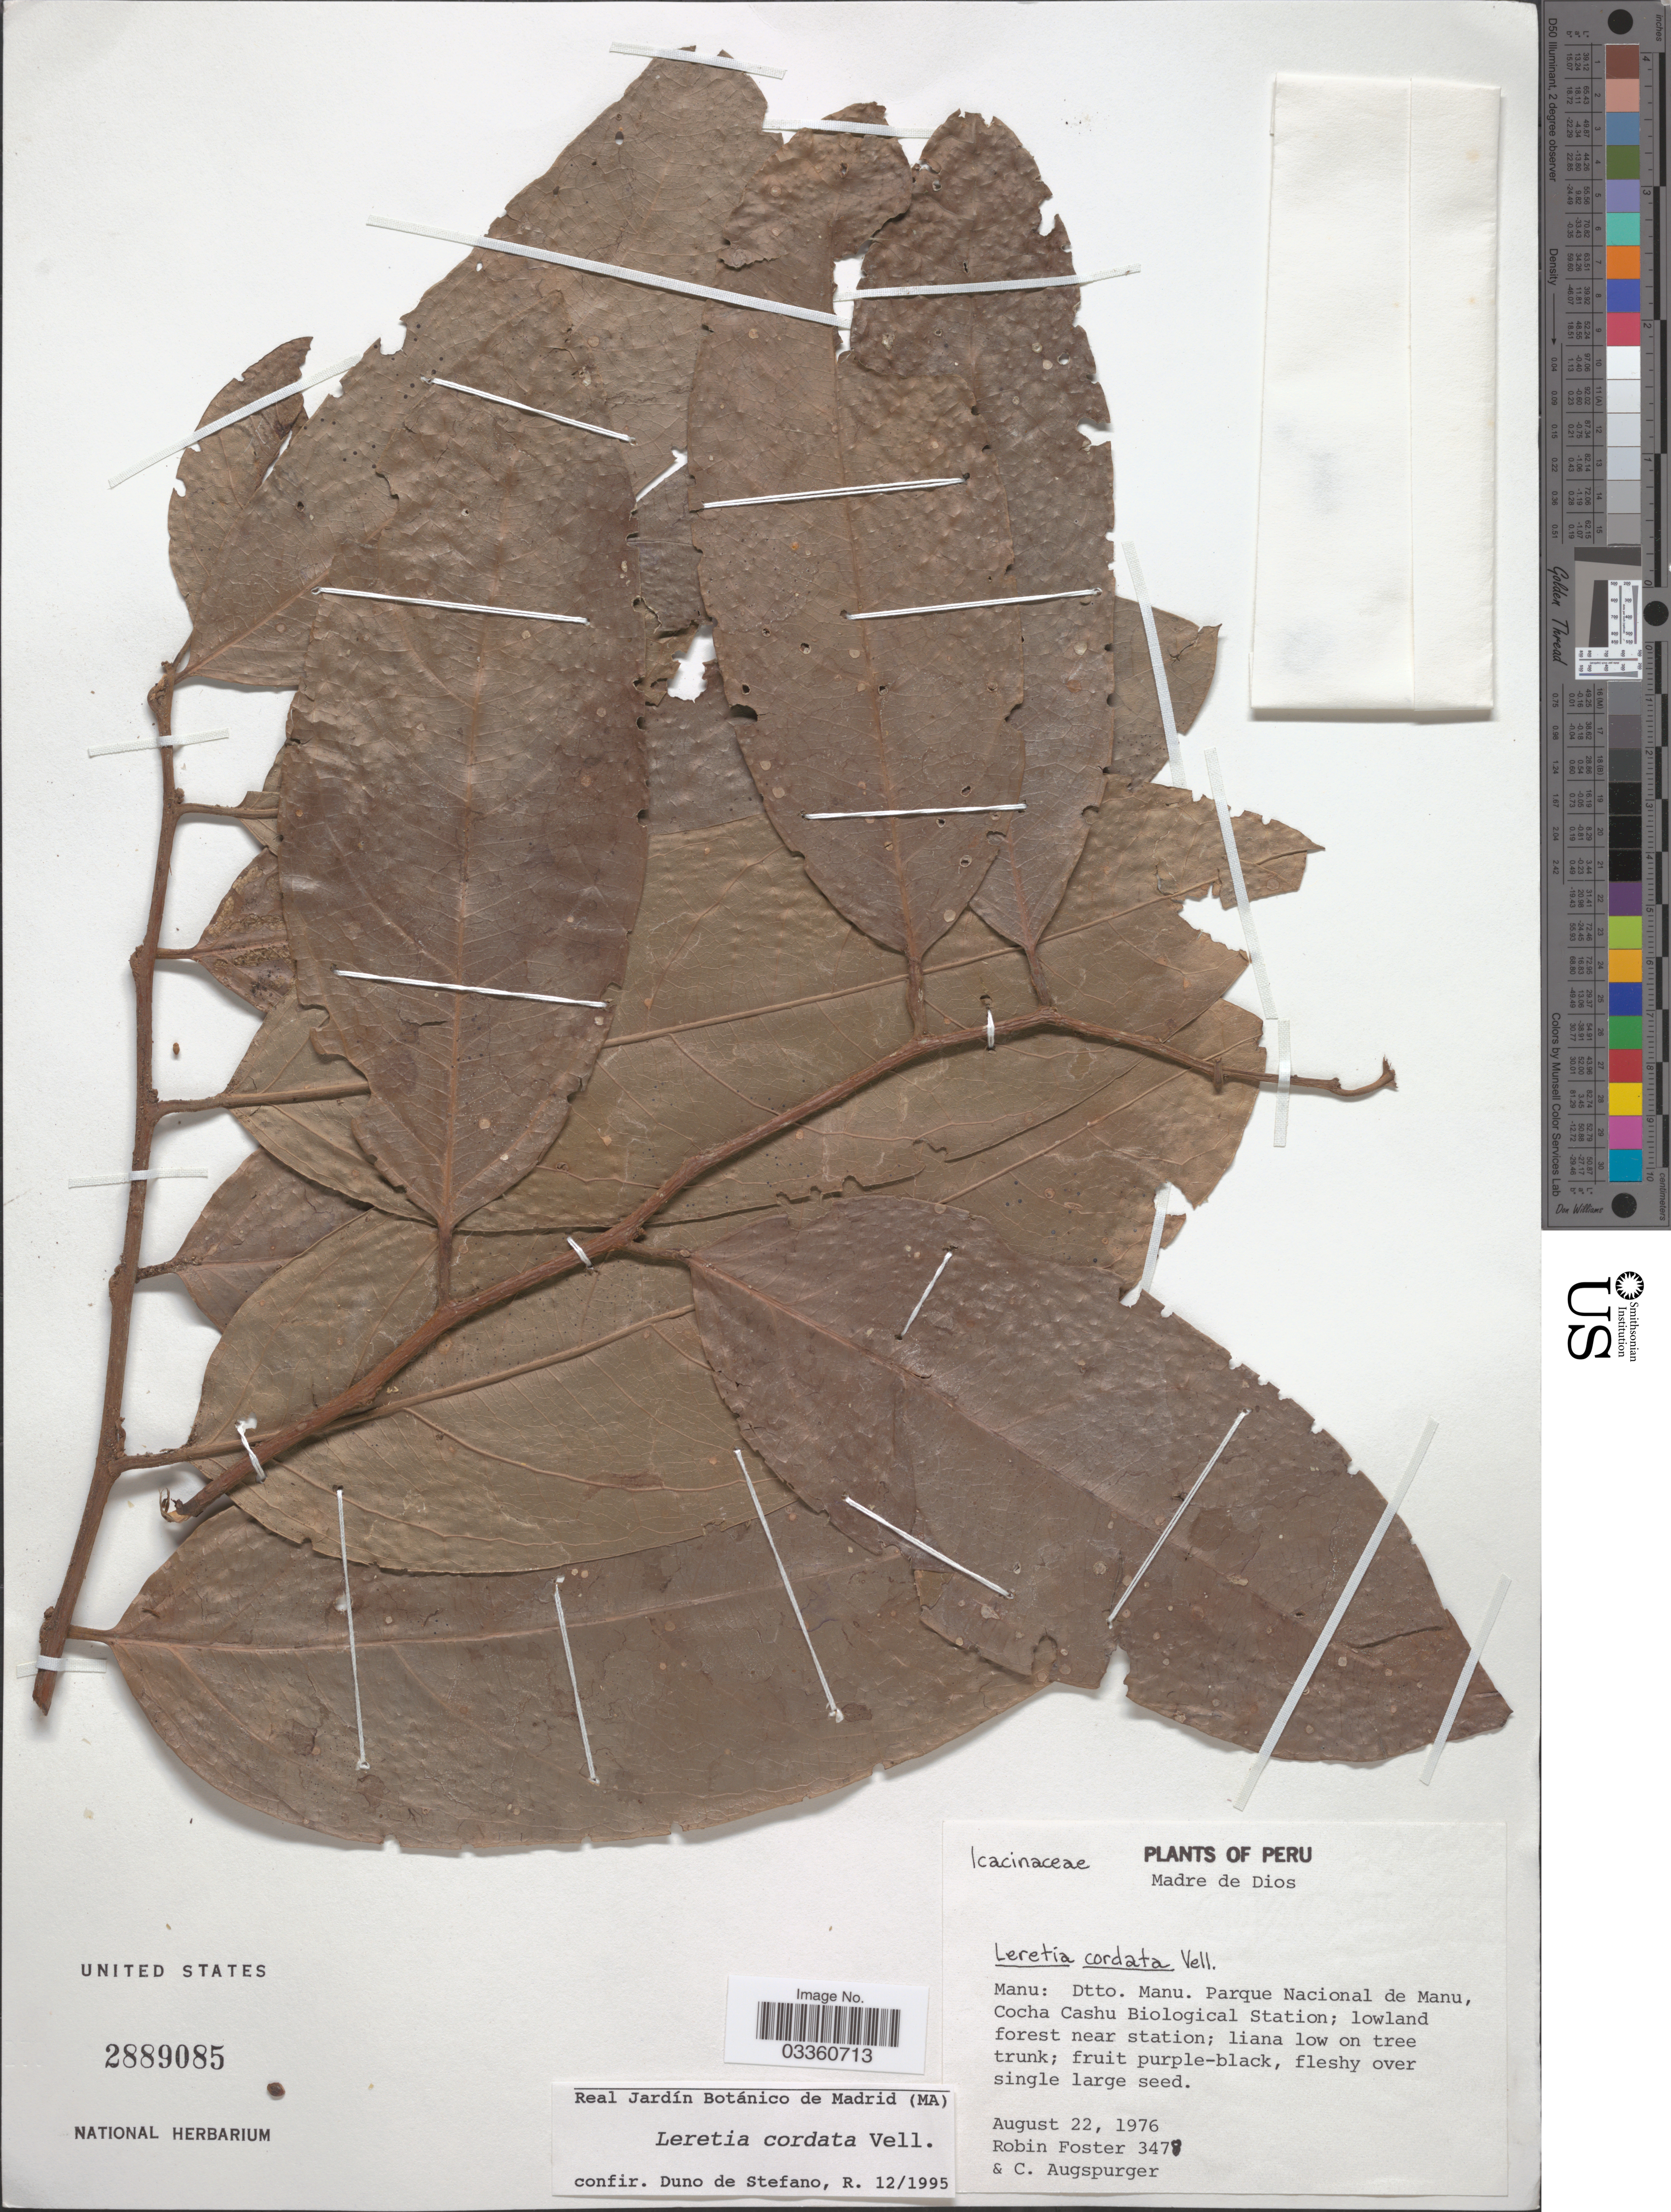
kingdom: Plantae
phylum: Tracheophyta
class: Magnoliopsida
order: Icacinales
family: Icacinaceae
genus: Leretia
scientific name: Leretia cordata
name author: Vell.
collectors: R. B. Foster & C. Augspurger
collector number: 3478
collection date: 1976-08-22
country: Peru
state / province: Madre de Dios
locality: Manu: Dtto. Manu. Parque Nacional de Manu, Cocha Cashu Biological Station.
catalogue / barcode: US 2889085